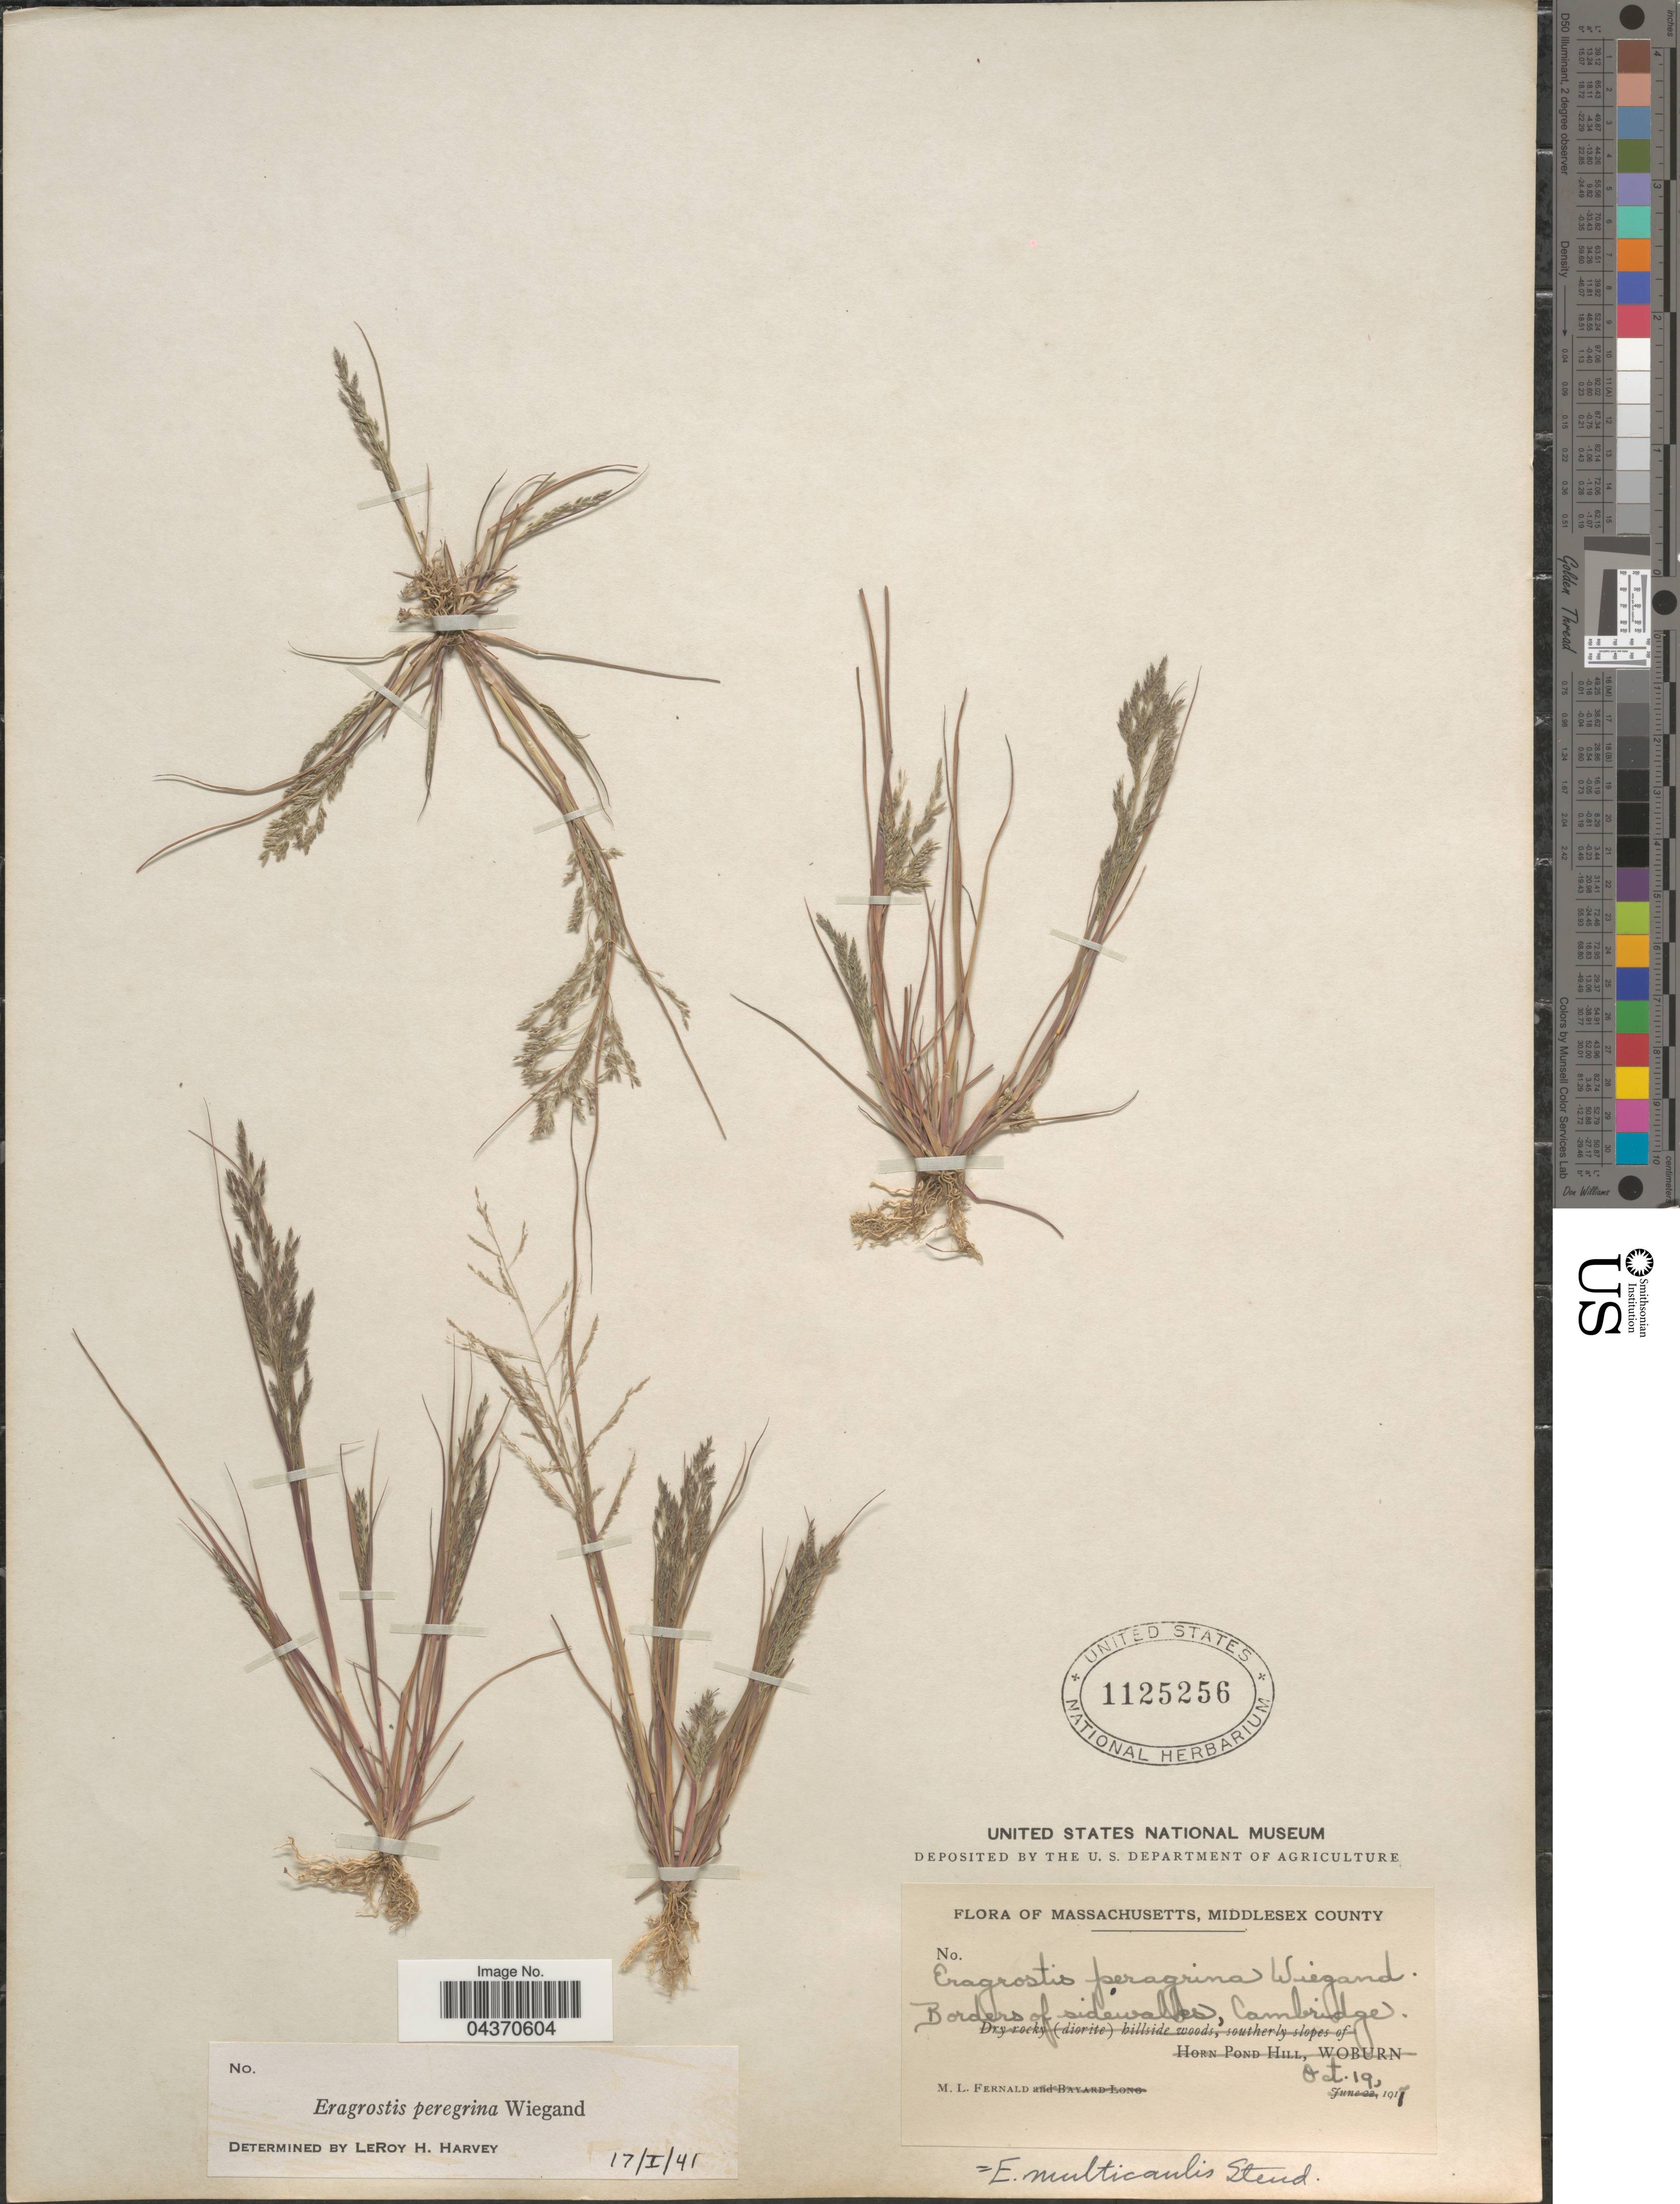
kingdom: Plantae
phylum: Tracheophyta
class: Liliopsida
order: Poales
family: Poaceae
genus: Eragrostis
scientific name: Eragrostis pilosa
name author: (L.) P. Beauv.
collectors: M. L. Fernald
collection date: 1917-10-19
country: United States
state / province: Massachusetts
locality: Middlesex County. Borders of sidewalks, Cambridge.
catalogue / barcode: US 1125256